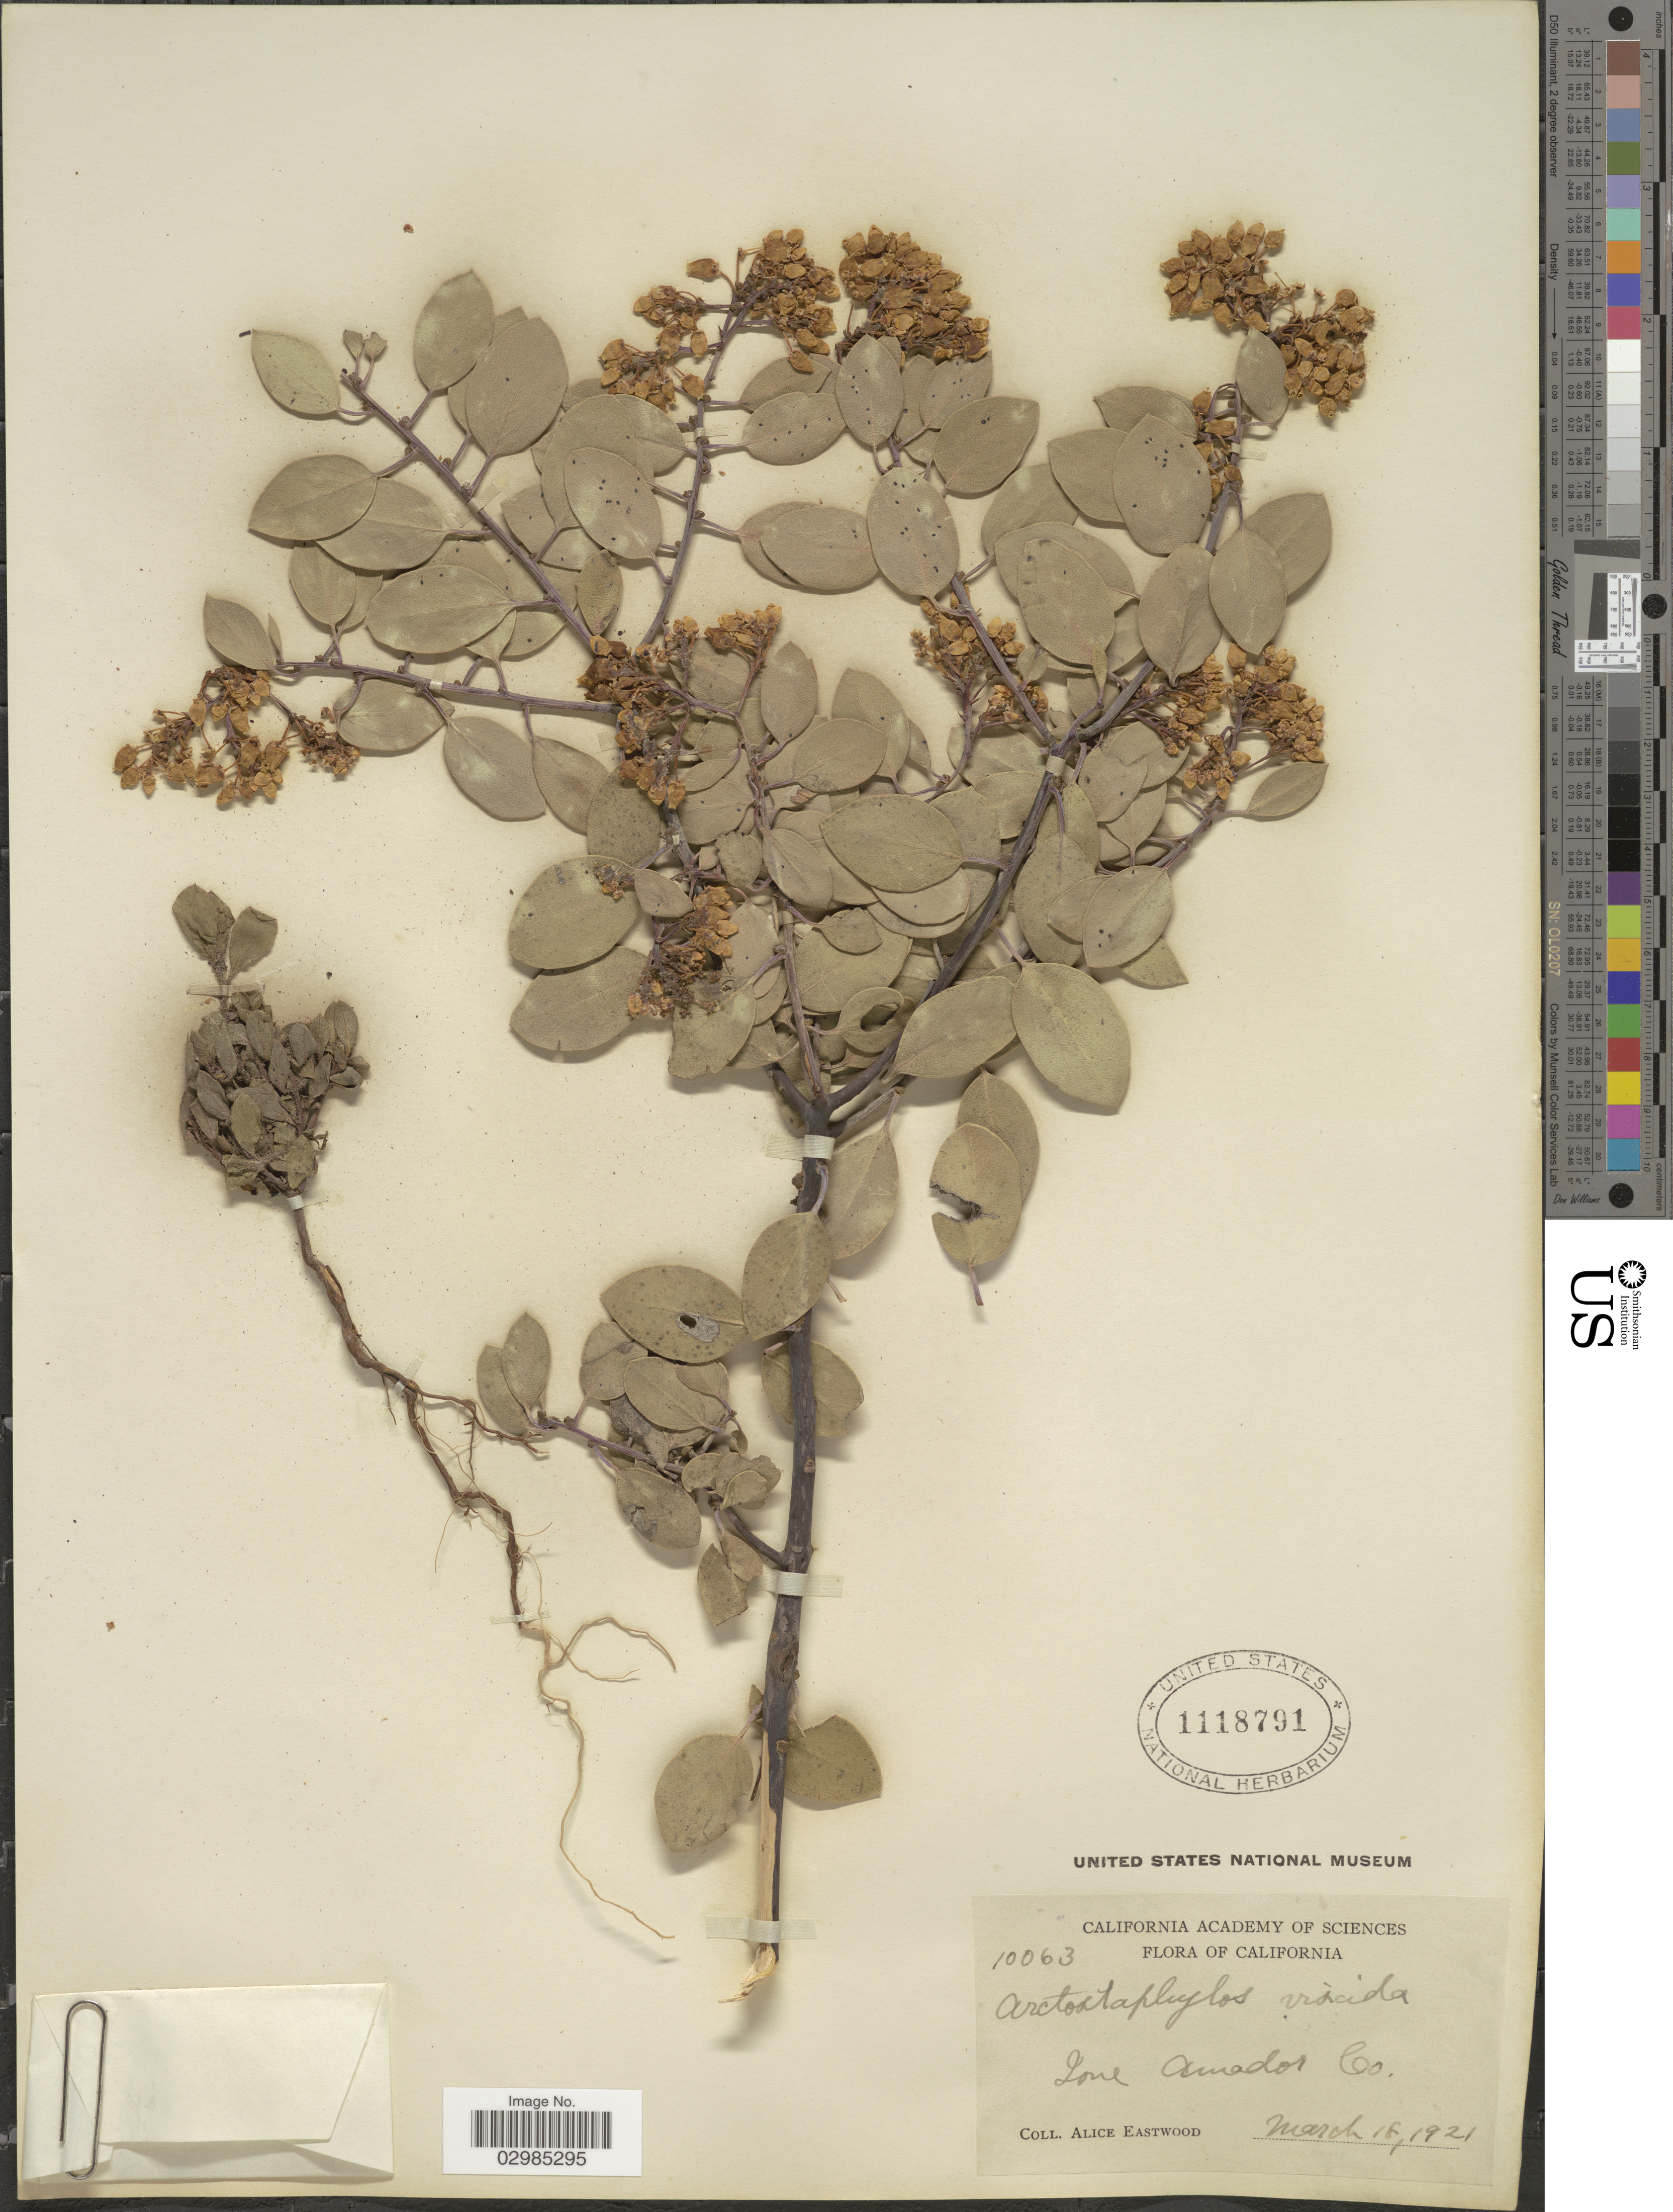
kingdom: Plantae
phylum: Tracheophyta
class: Magnoliopsida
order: Ericales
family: Ericaceae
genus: Arctostaphylos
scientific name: Arctostaphylos viscida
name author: Parry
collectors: A. Eastwood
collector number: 10063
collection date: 1921-03-18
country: United States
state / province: California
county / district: Amador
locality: Zone Amador Co.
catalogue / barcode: US 1118791